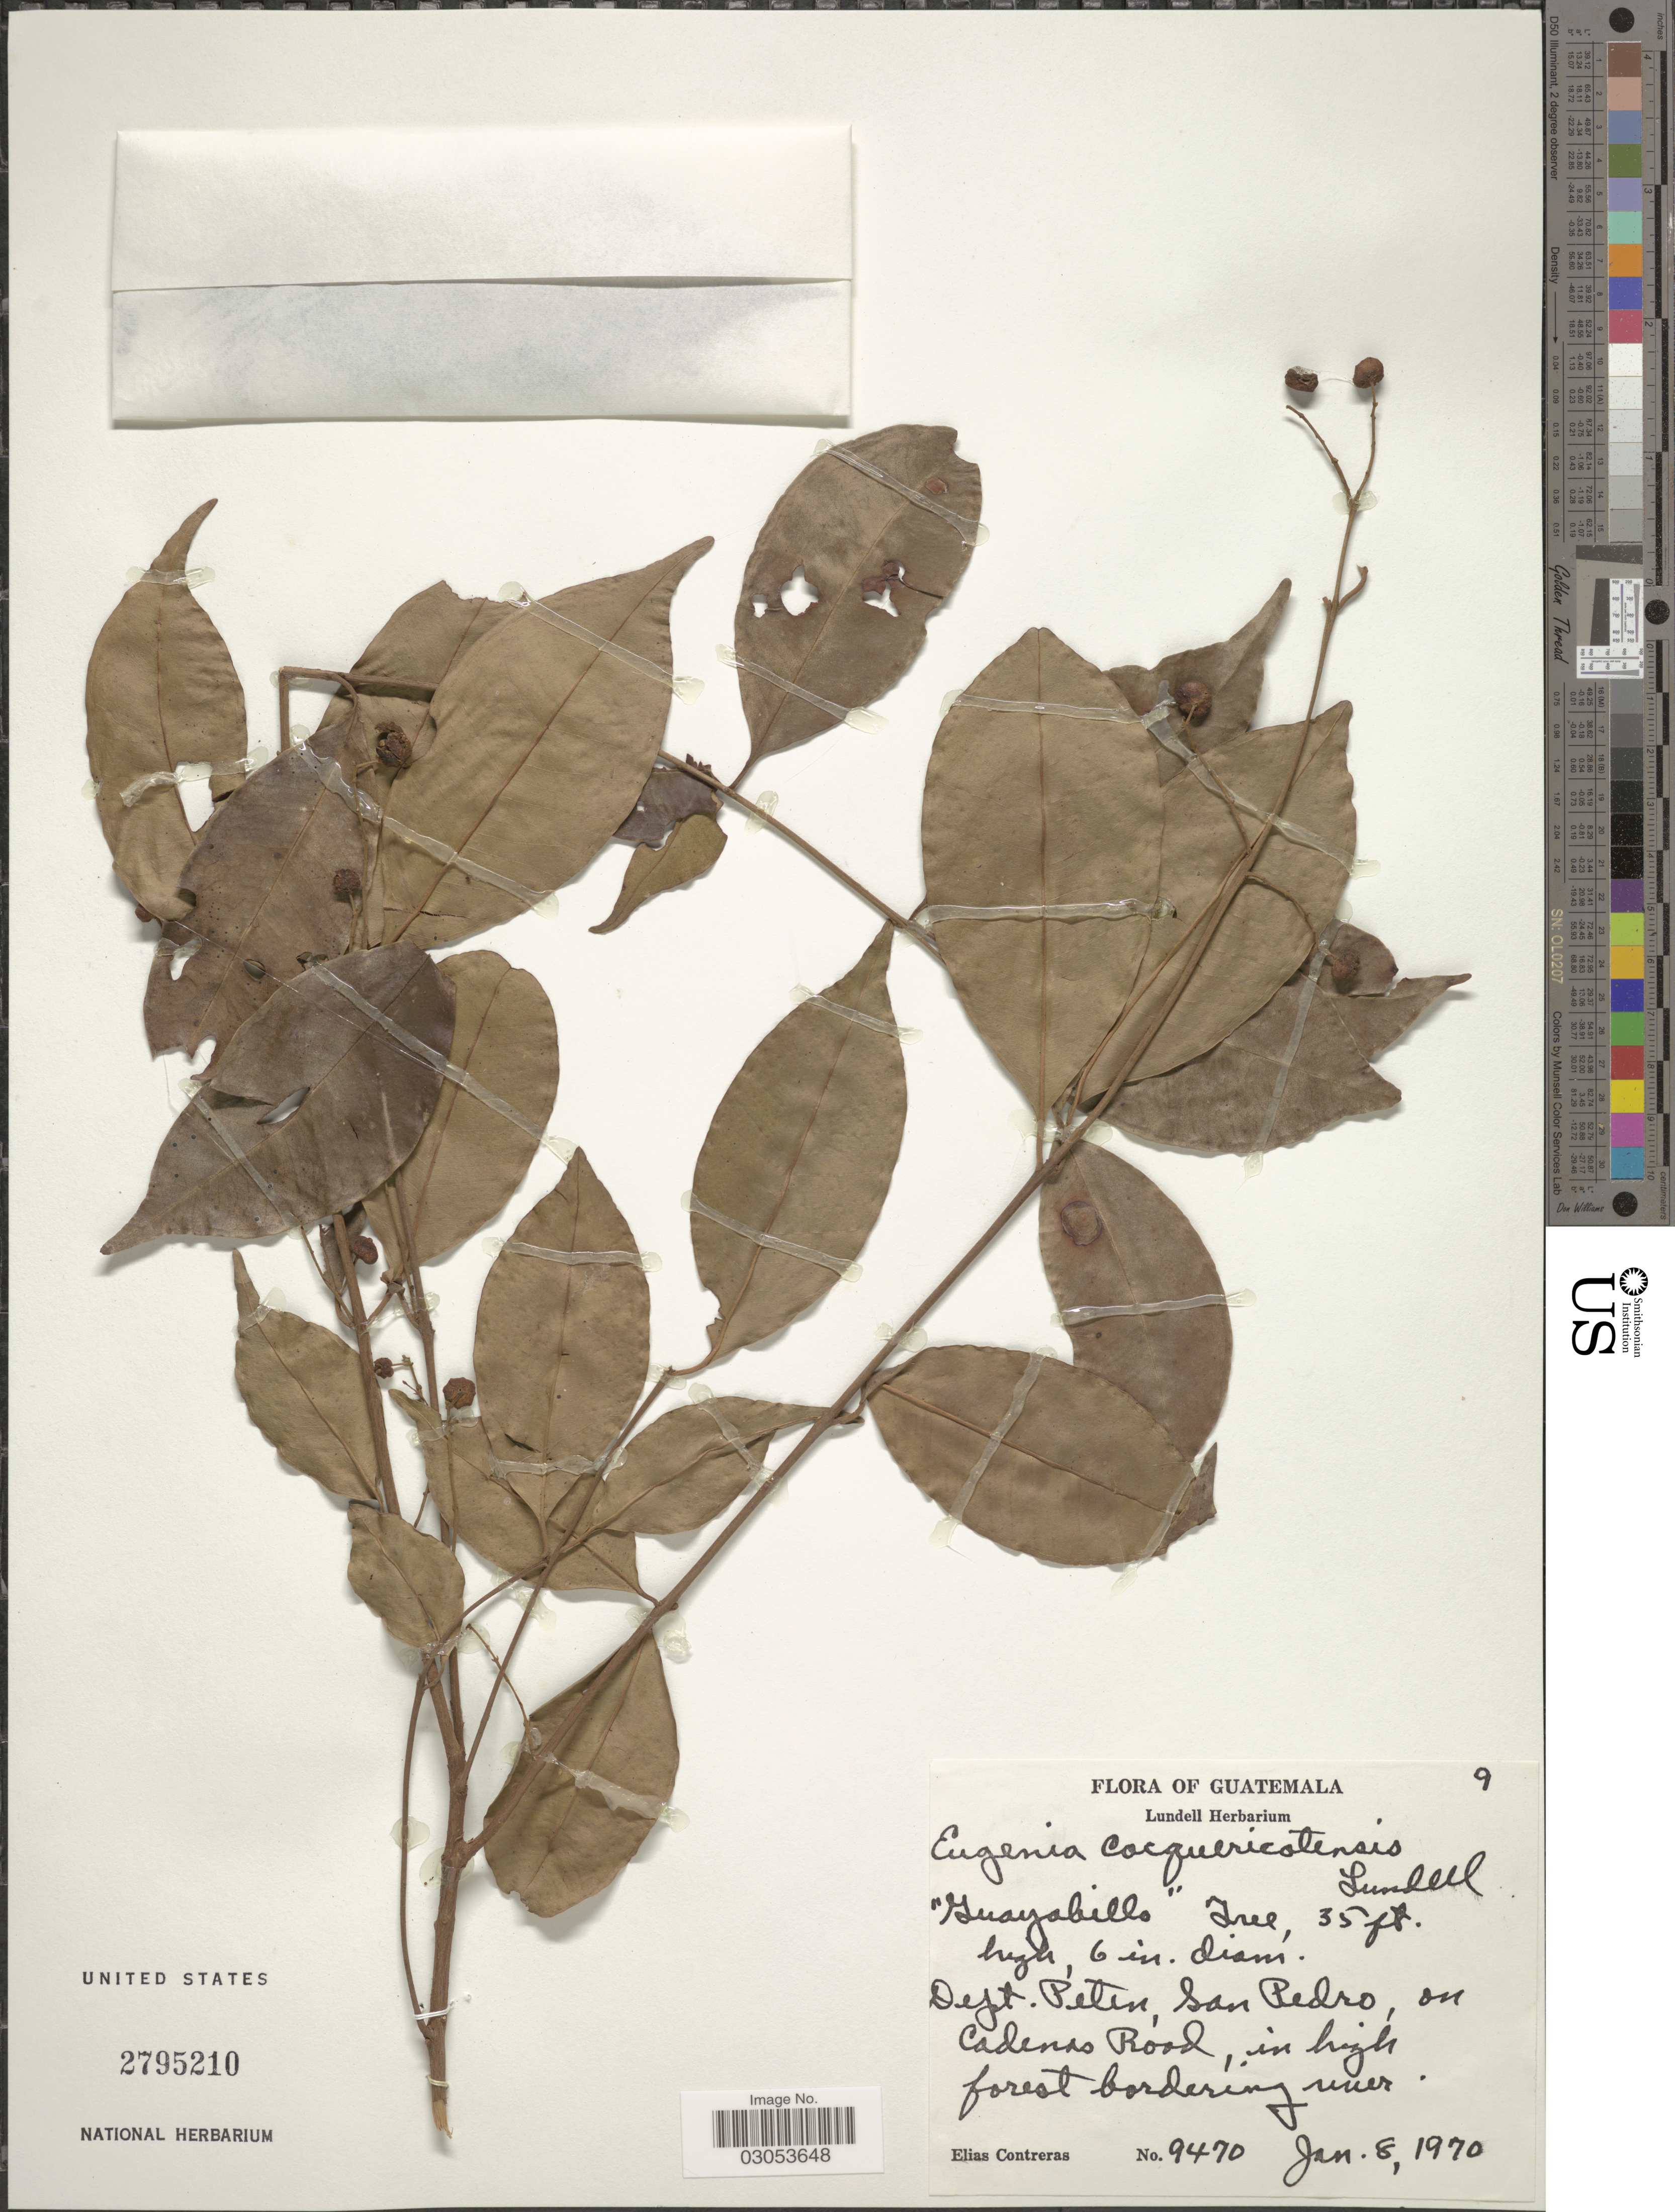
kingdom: Plantae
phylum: Tracheophyta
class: Magnoliopsida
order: Myrtales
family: Myrtaceae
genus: Eugenia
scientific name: Eugenia cocquericotensis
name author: Lundell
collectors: E. Contreras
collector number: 9470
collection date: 1970-01-08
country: Guatemala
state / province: El Petén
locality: Dept. Peten, San Pedro, on Cadenas Road.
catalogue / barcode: US 2795210